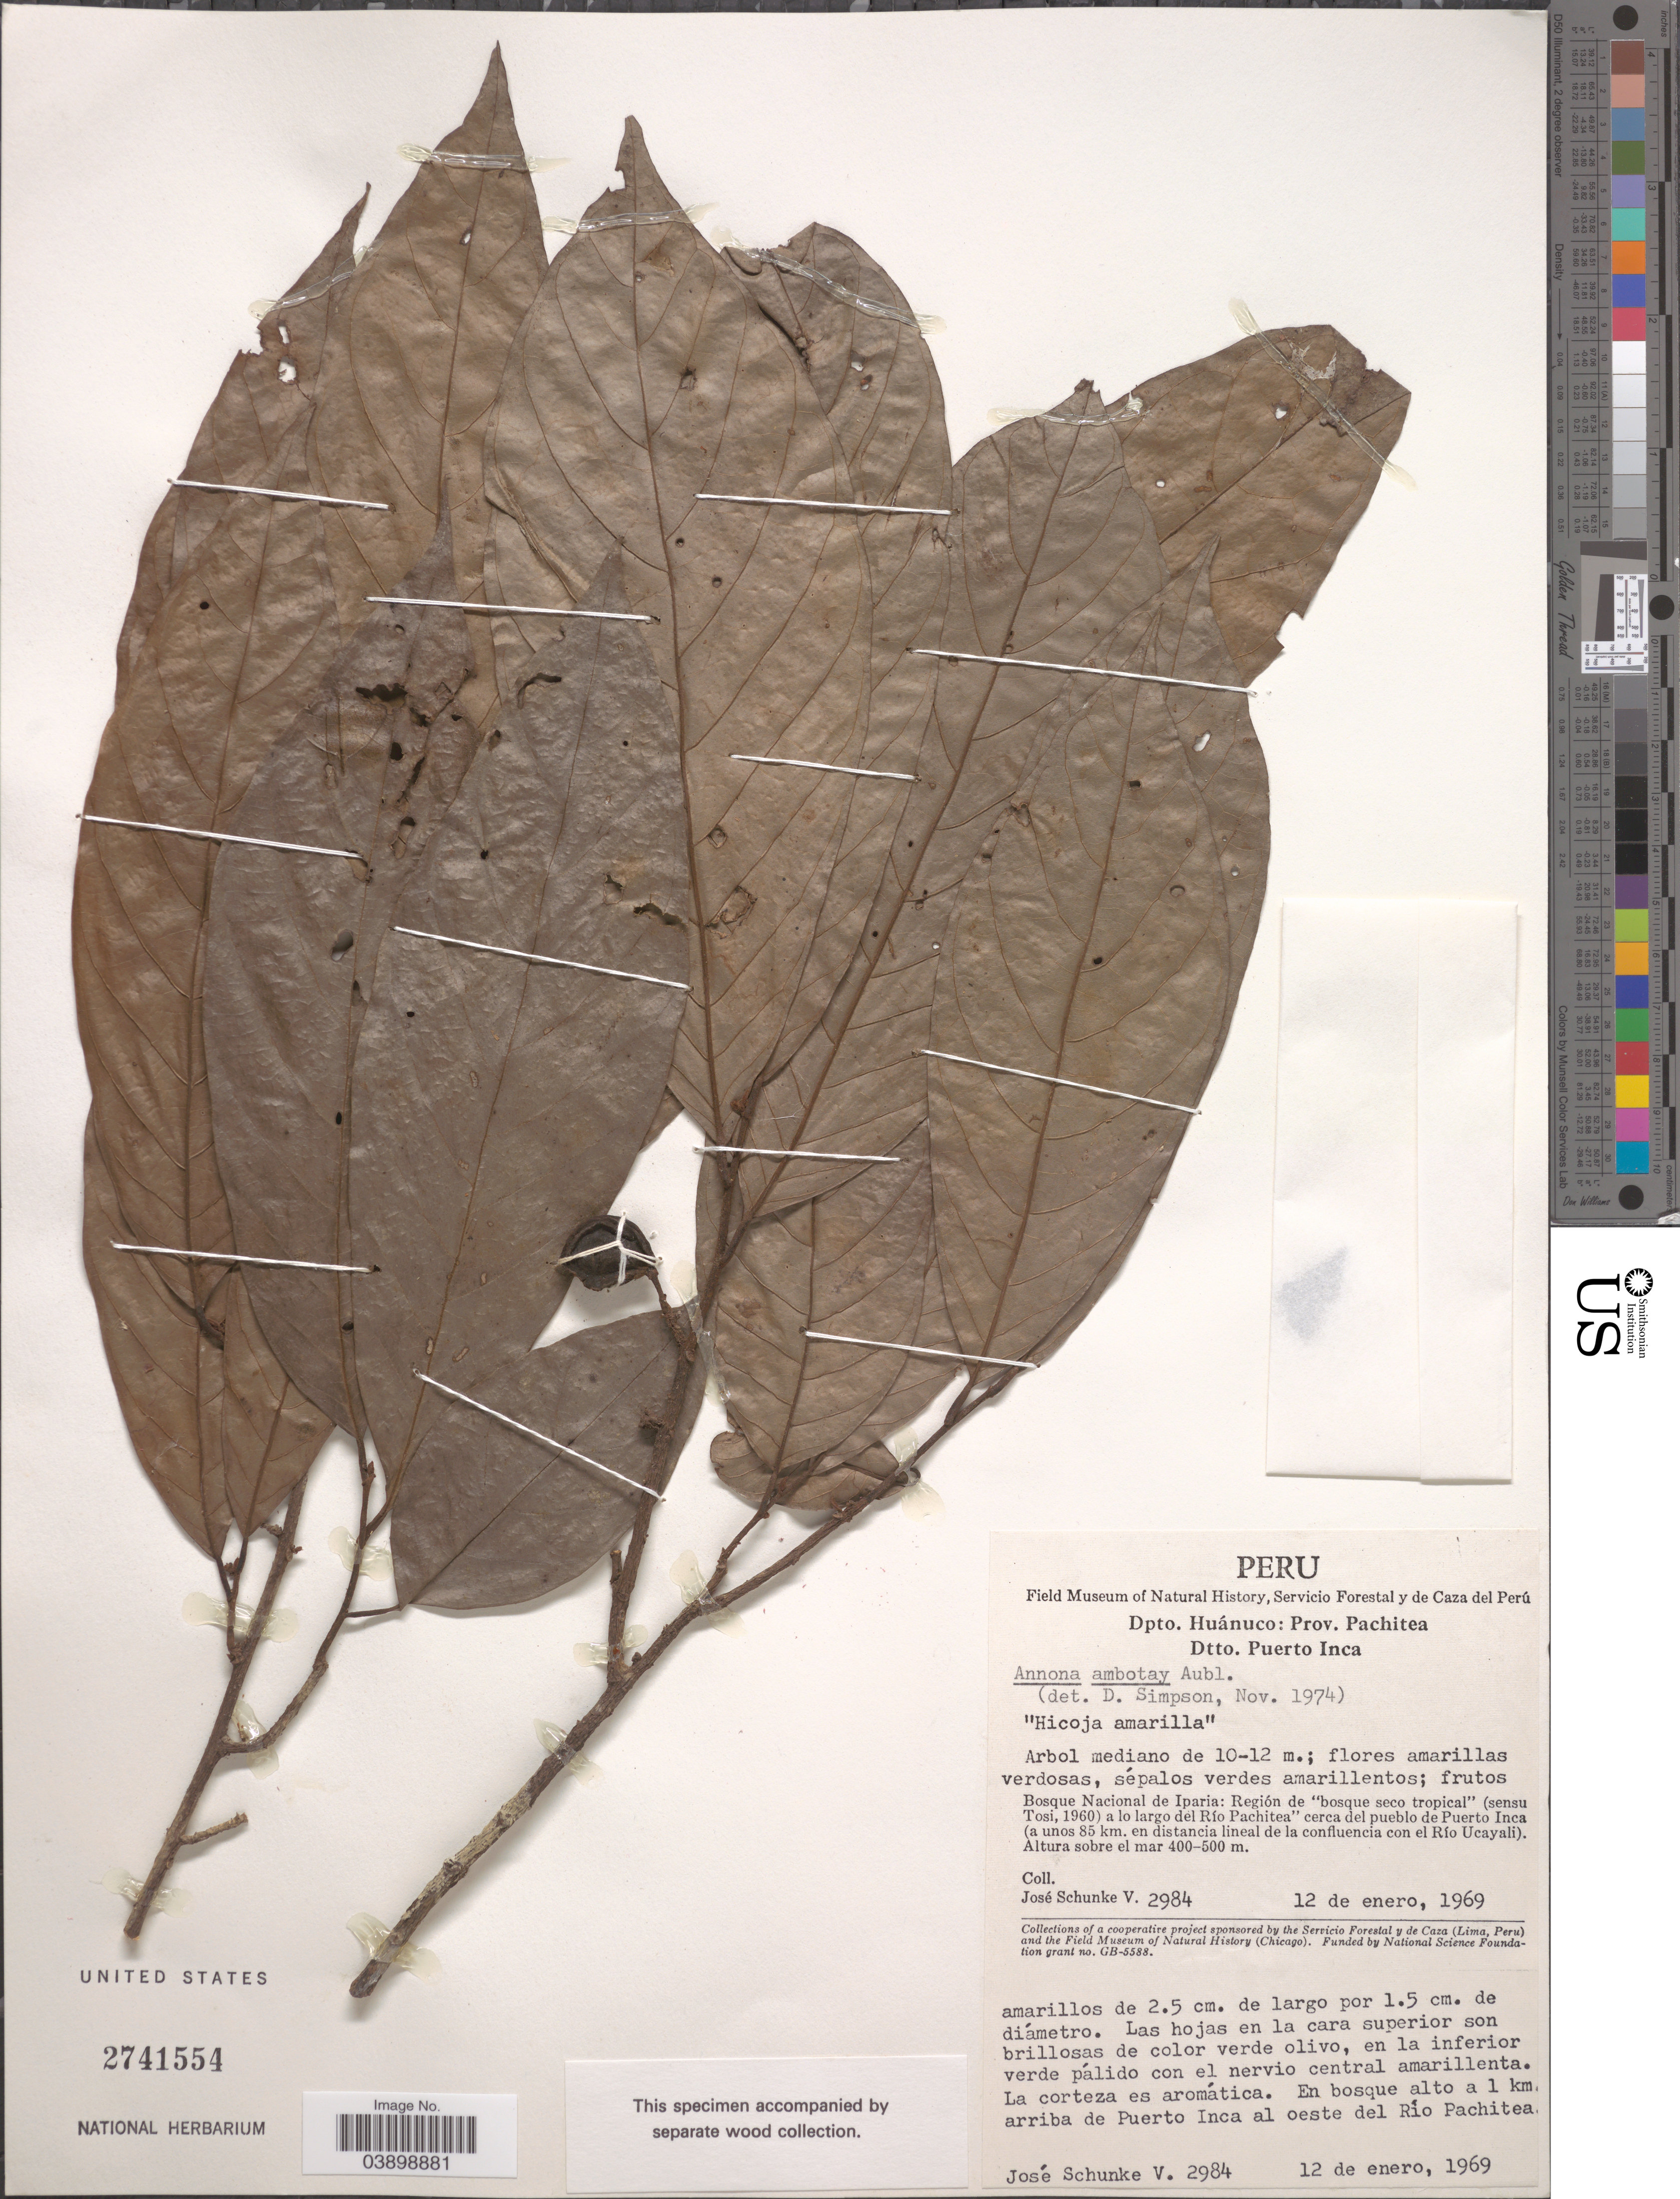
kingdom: Plantae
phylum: Tracheophyta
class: Magnoliopsida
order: Magnoliales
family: Annonaceae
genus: Annona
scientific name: Annona ambotay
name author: Aubl.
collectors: J. Schunke Vigo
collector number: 2984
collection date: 1969-01-12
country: Peru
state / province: Huánuco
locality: Dpto. Huánuco: Prov. Pachitea. Dtto. Puerto Inca. Bosque Nacional de Iparia: Región de 'bosque seco tropical' (sensu Tosi, 1960) a lo largo del Río Pachitea' cerca del pueblo del Puerto Inca (a unos 85 km. en distancia lineal de la confluencia con el Río Ucayali). En bosque alto a 1 km arriba de Puerto Inca al oeste del Río Pachitea.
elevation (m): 400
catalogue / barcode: US 2741554